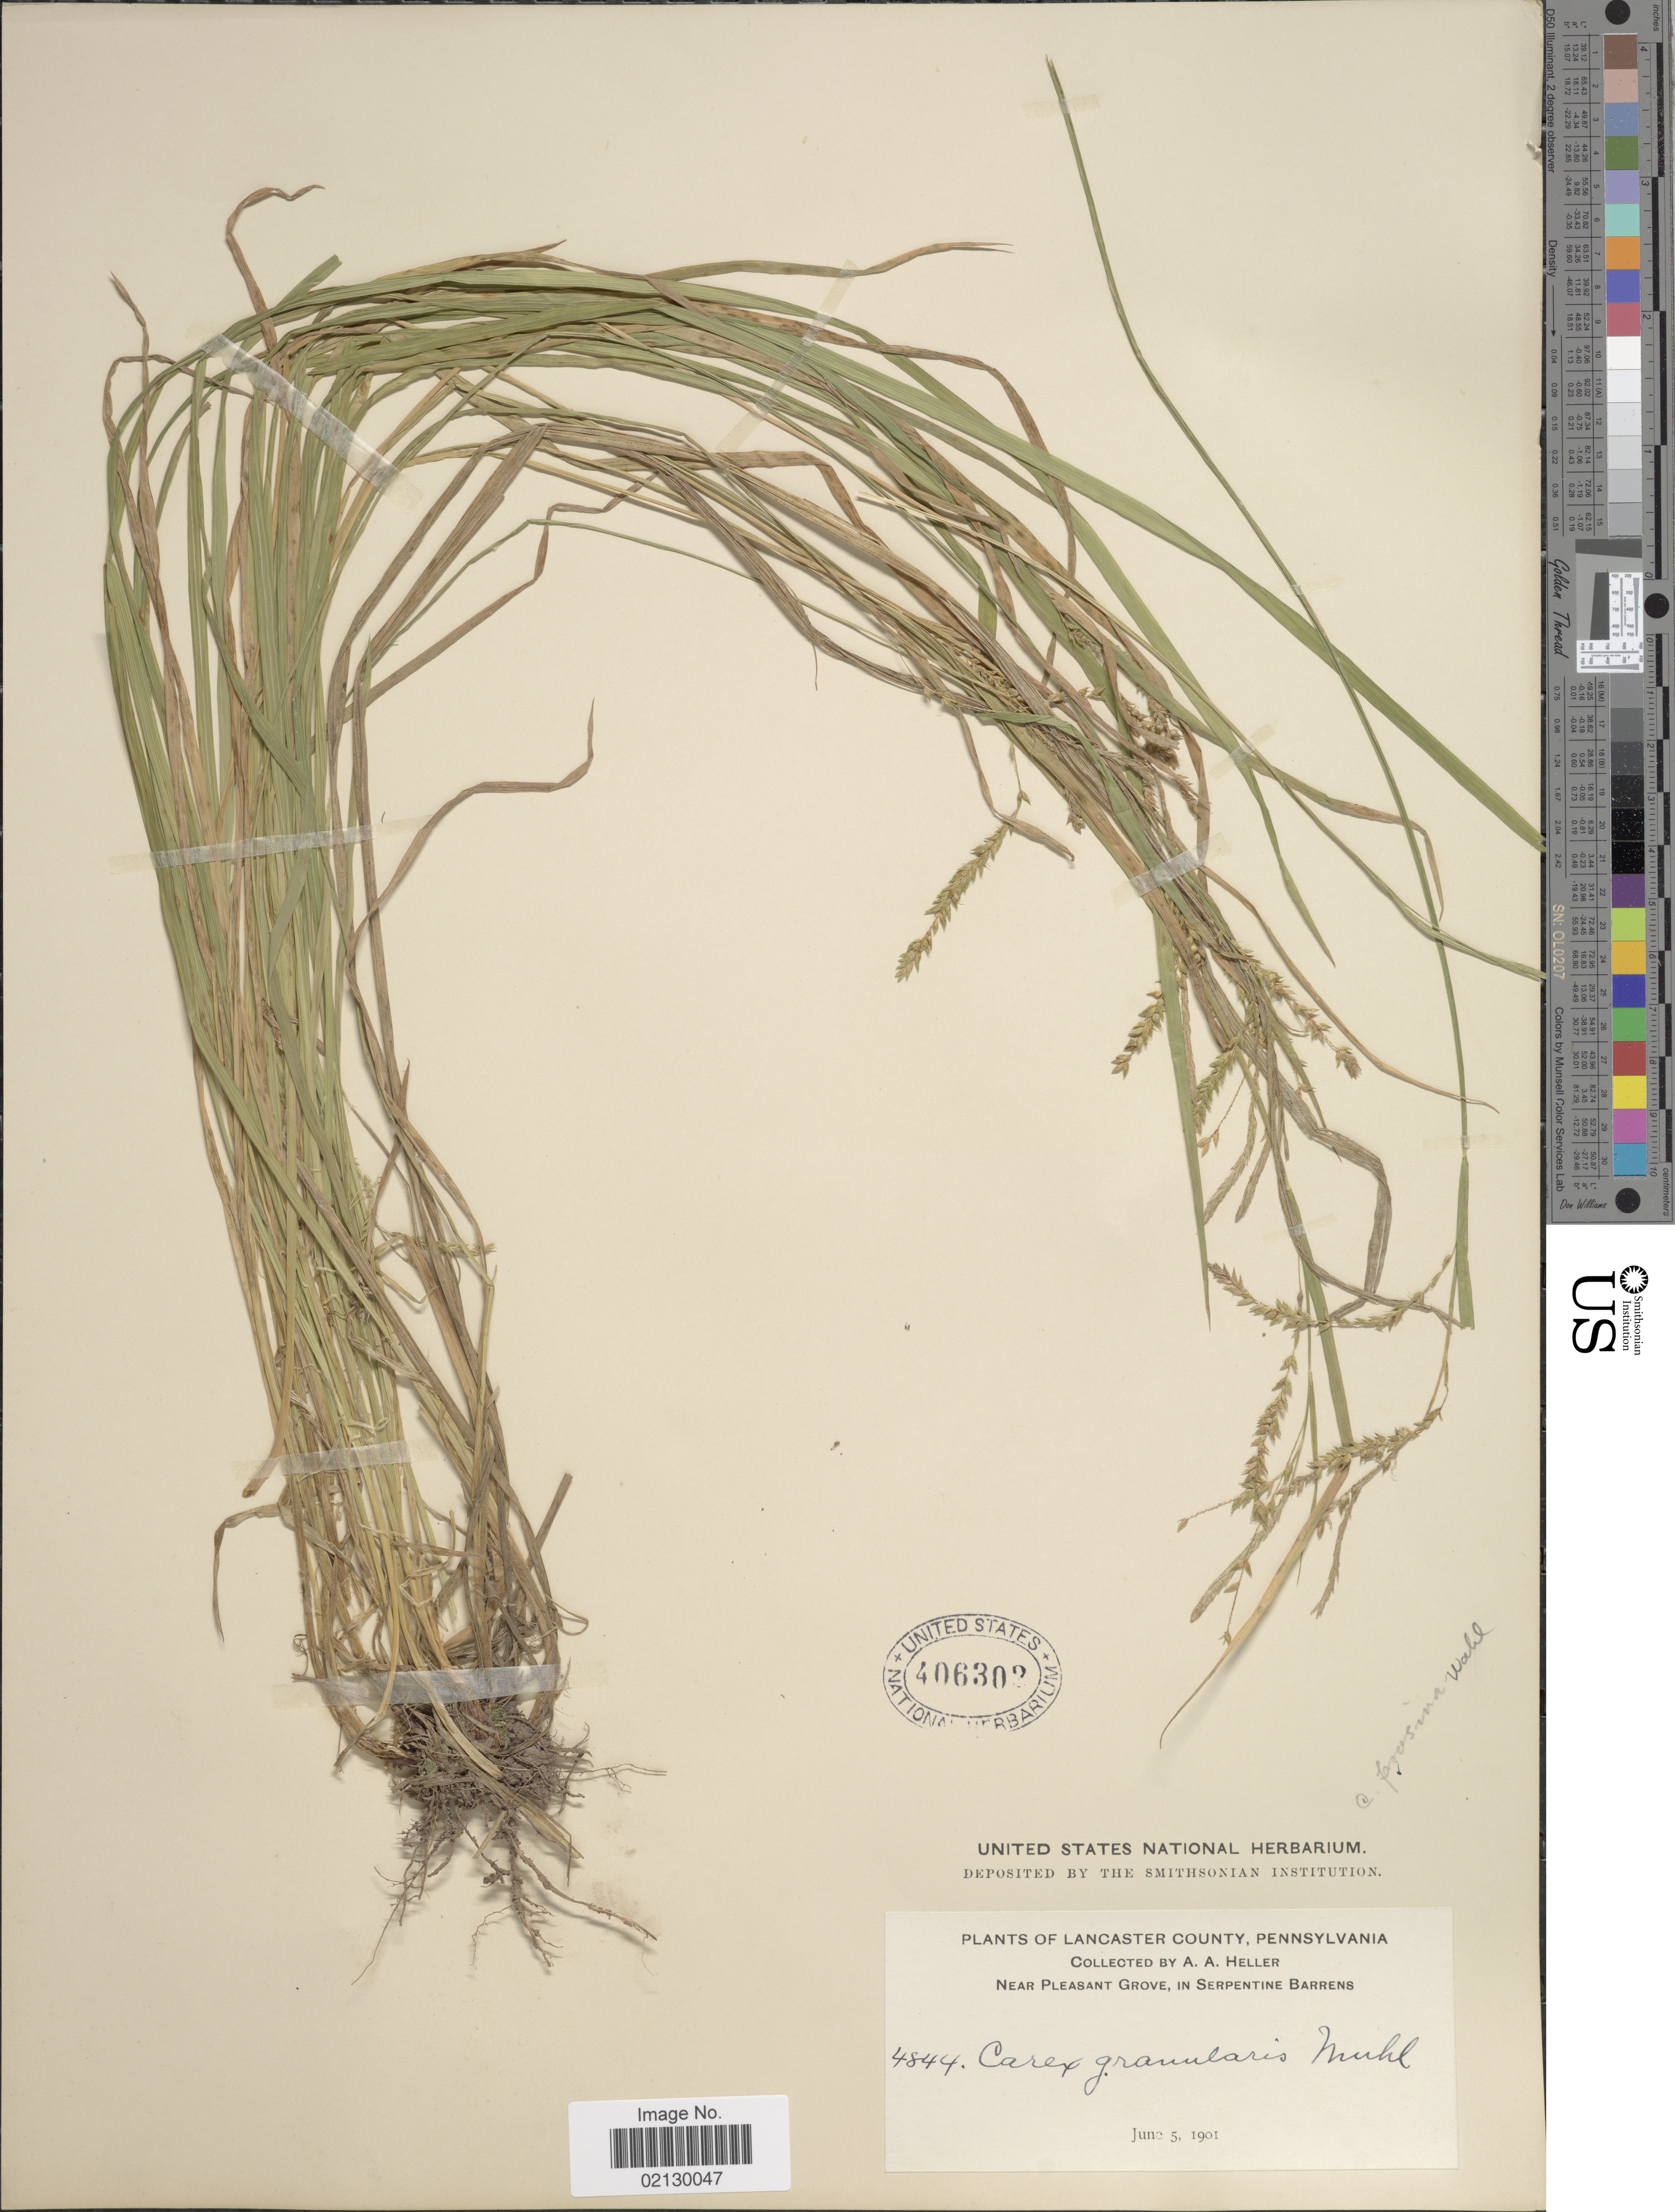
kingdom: Plantae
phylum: Tracheophyta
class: Liliopsida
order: Poales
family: Cyperaceae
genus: Carex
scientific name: Carex prasina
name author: Wahlenb.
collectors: A. A. Heller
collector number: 4844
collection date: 1901-06-05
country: United States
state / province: Pennsylvania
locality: Lancaster County, Near Pleasant Grove, in Serpentine Barrens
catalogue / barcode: US 406302